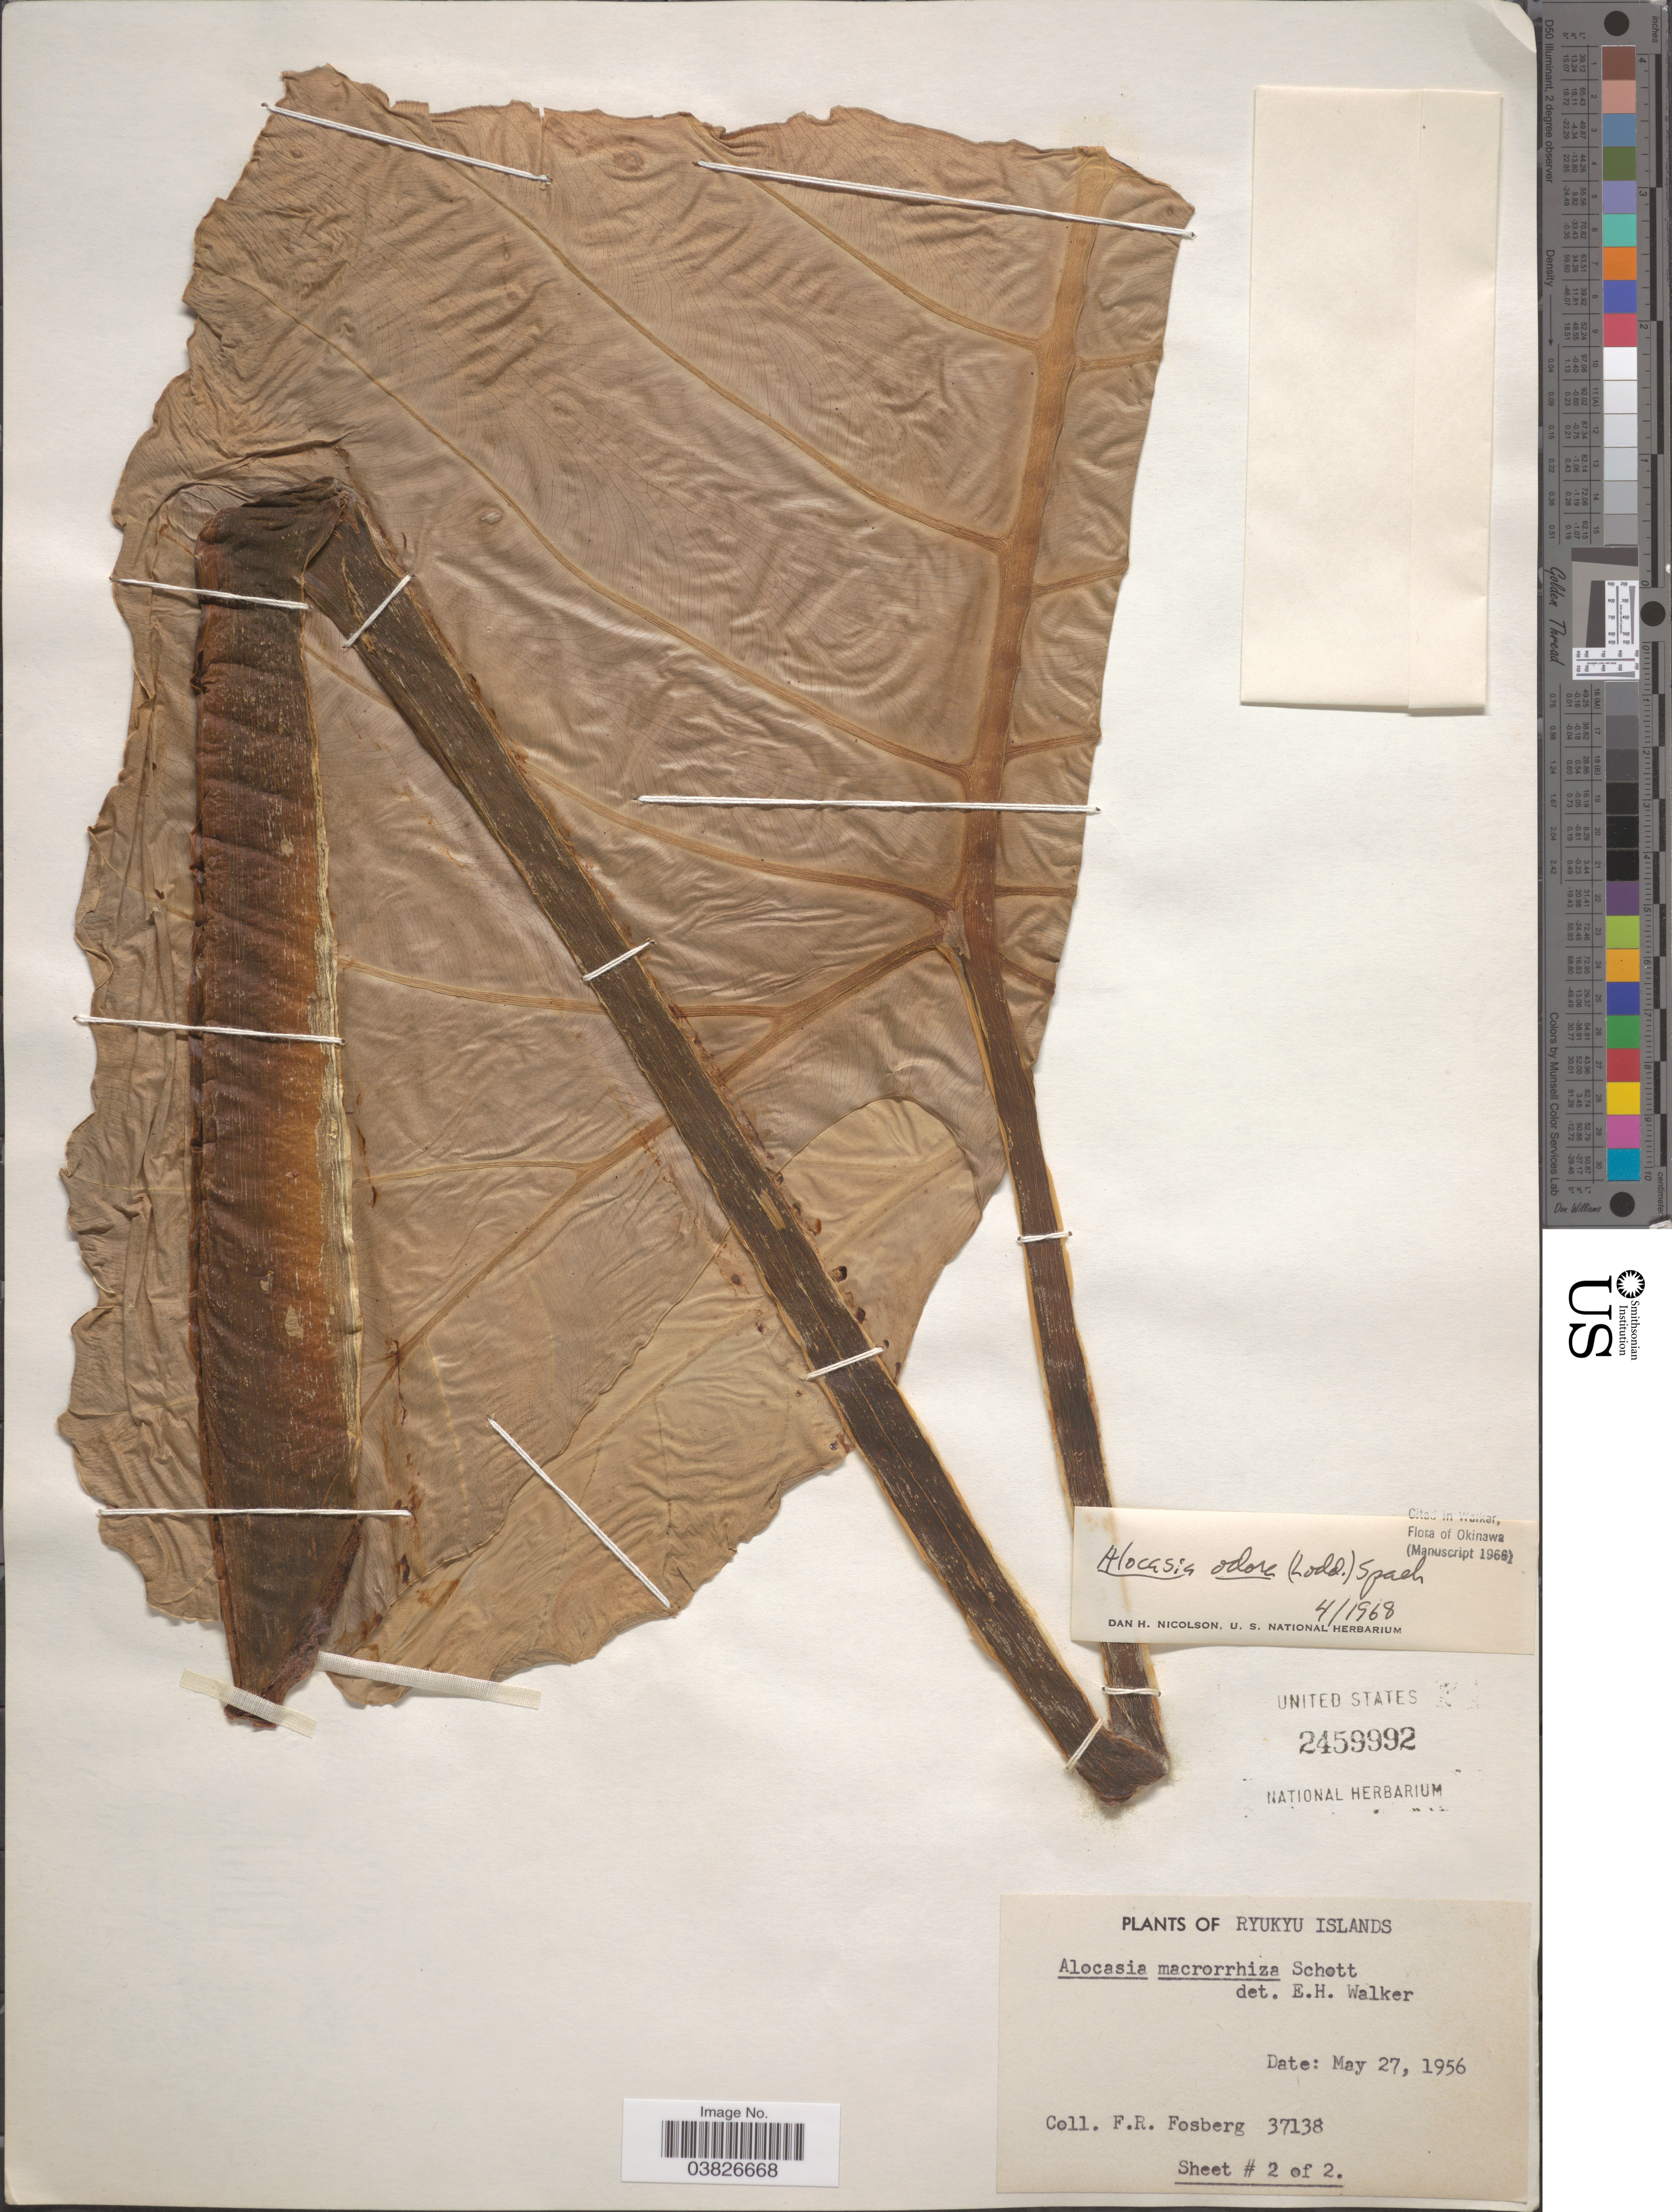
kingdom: Plantae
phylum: Tracheophyta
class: Liliopsida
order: Alismatales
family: Araceae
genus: Alocasia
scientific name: Alocasia odora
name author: (Roxb. ex Lodd. et al.) Spach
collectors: F. R. Fosberg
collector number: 37138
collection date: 1956-05-27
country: Japan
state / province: Okinawa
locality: Ryukyu Islands.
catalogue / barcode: US 2459992